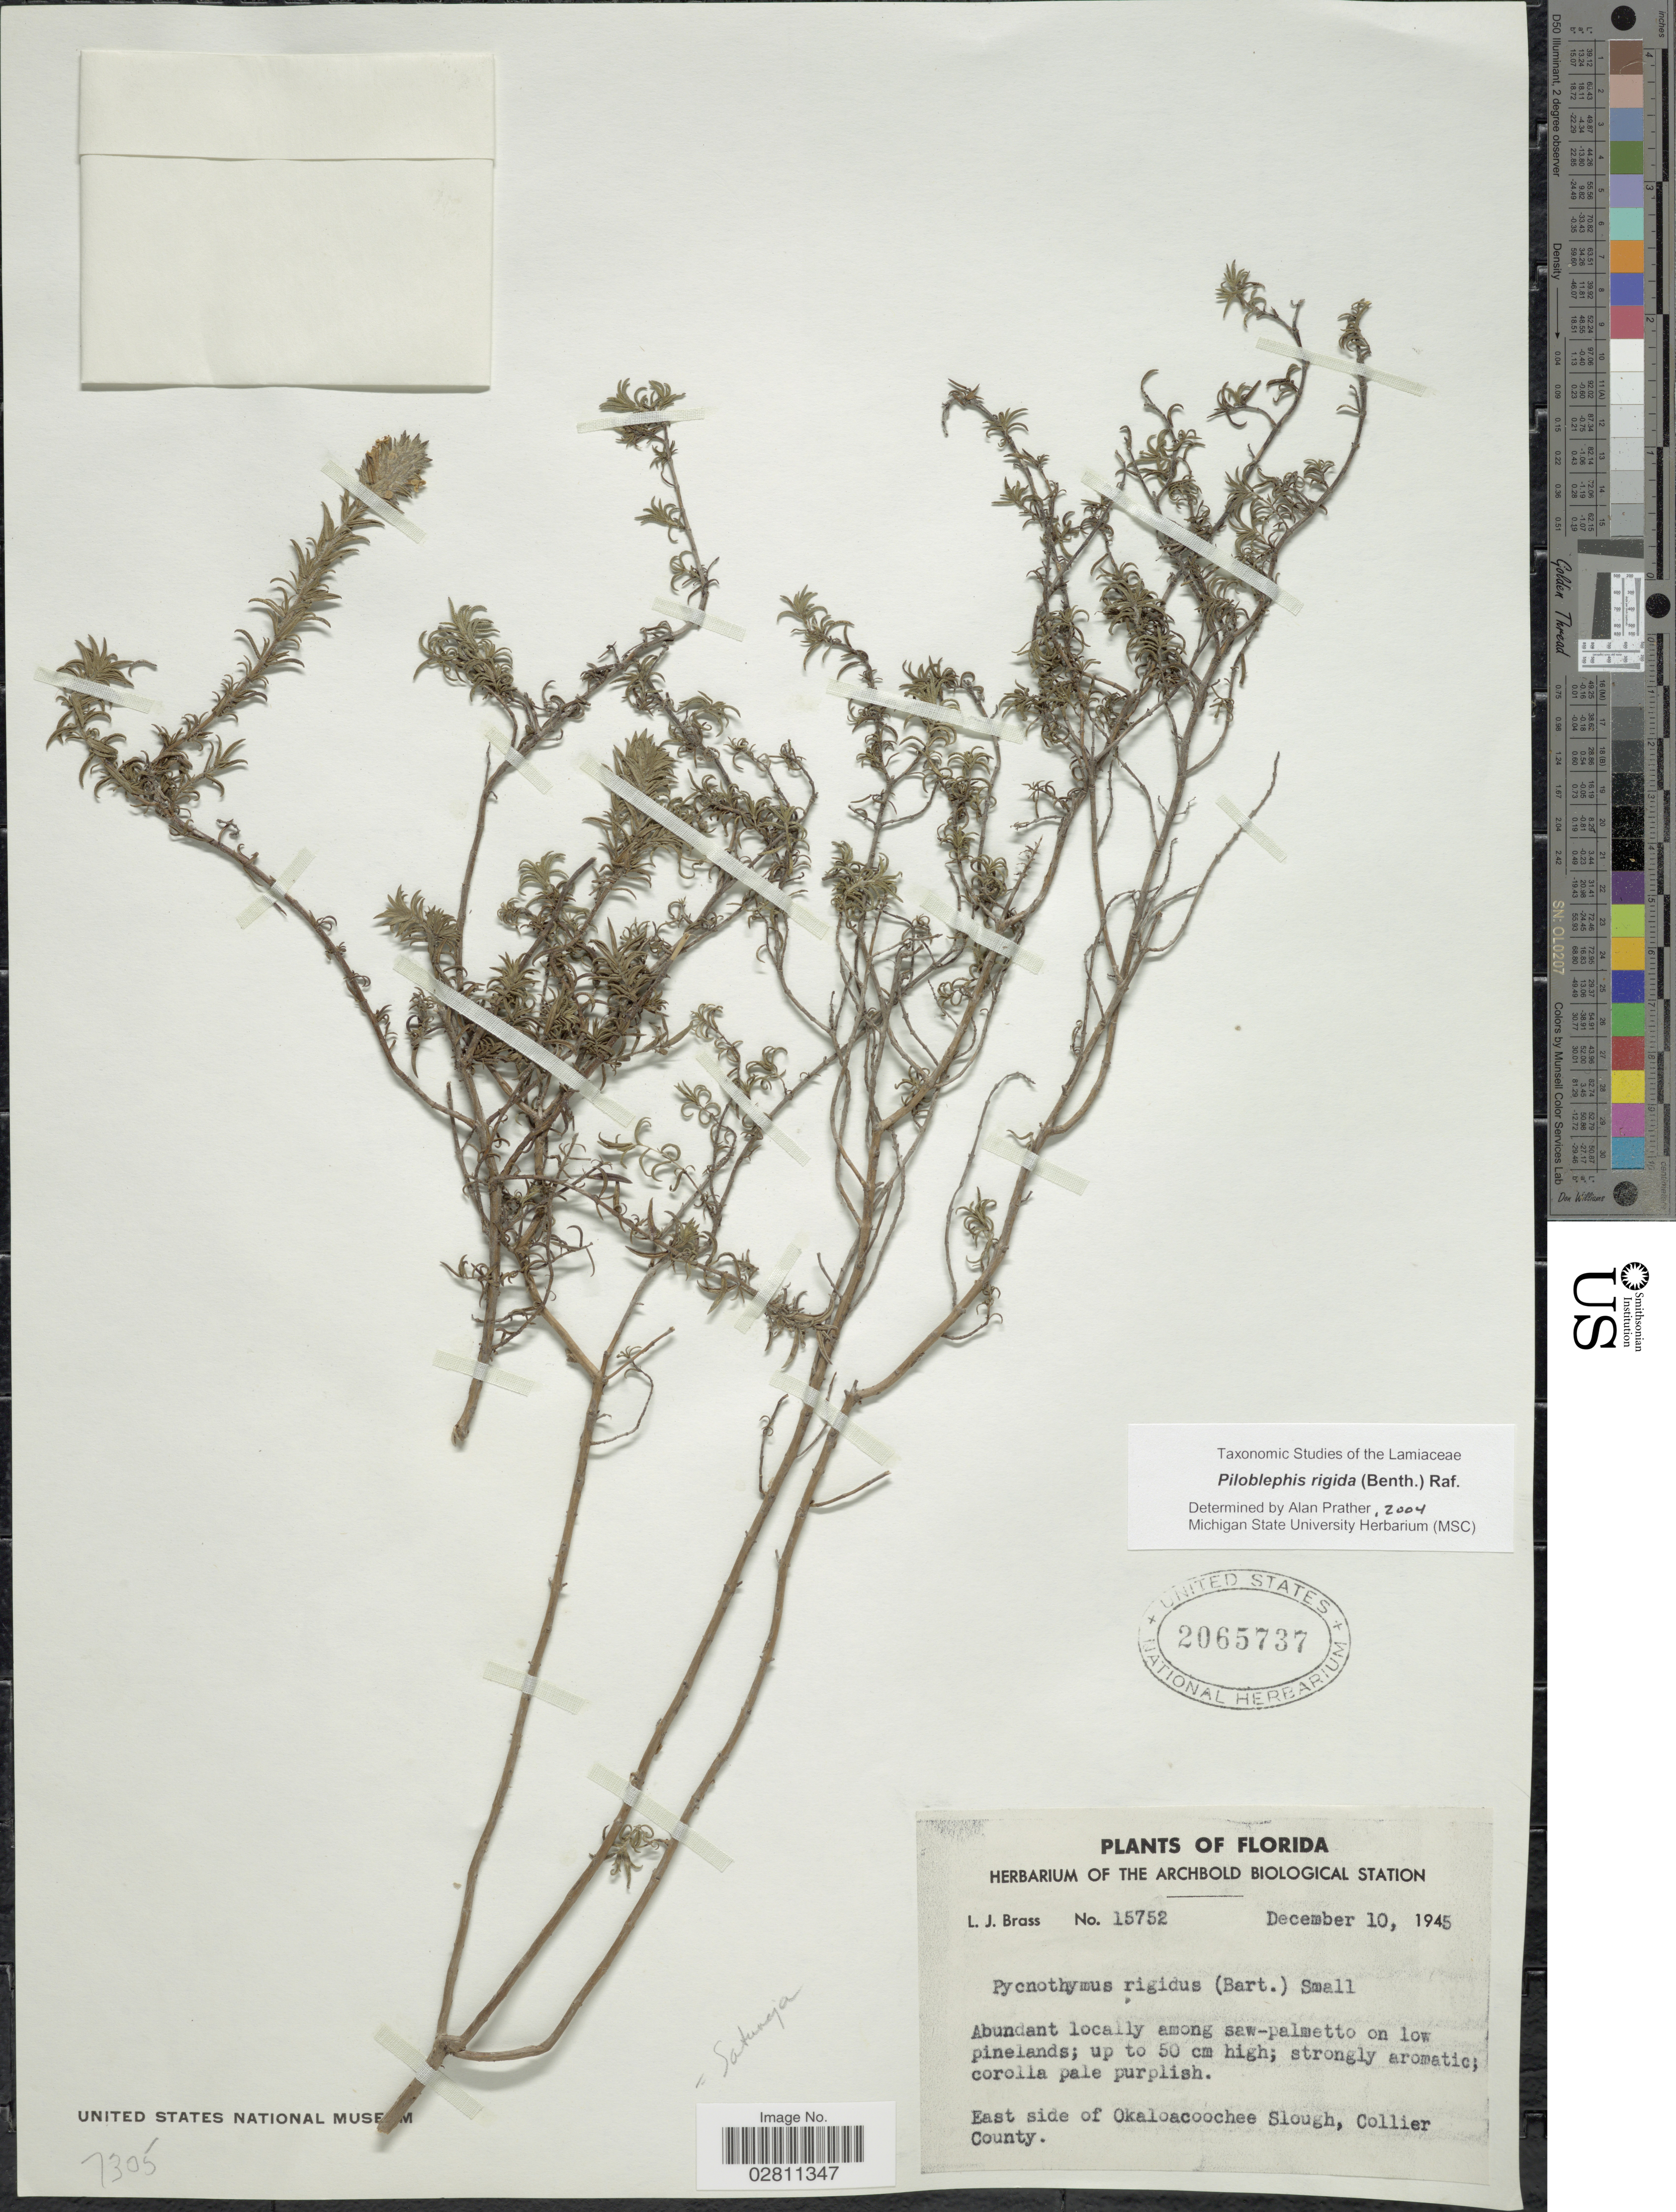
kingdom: Plantae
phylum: Tracheophyta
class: Magnoliopsida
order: Lamiales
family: Lamiaceae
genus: Piloblephis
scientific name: Piloblephis rigida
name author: (Bartram ex Benth.) Raf.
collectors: L. J. Brass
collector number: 15752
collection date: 1945-12-10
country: United States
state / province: Florida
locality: East side of Okaloacoochee Slough, Collier County.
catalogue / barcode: US 2065737